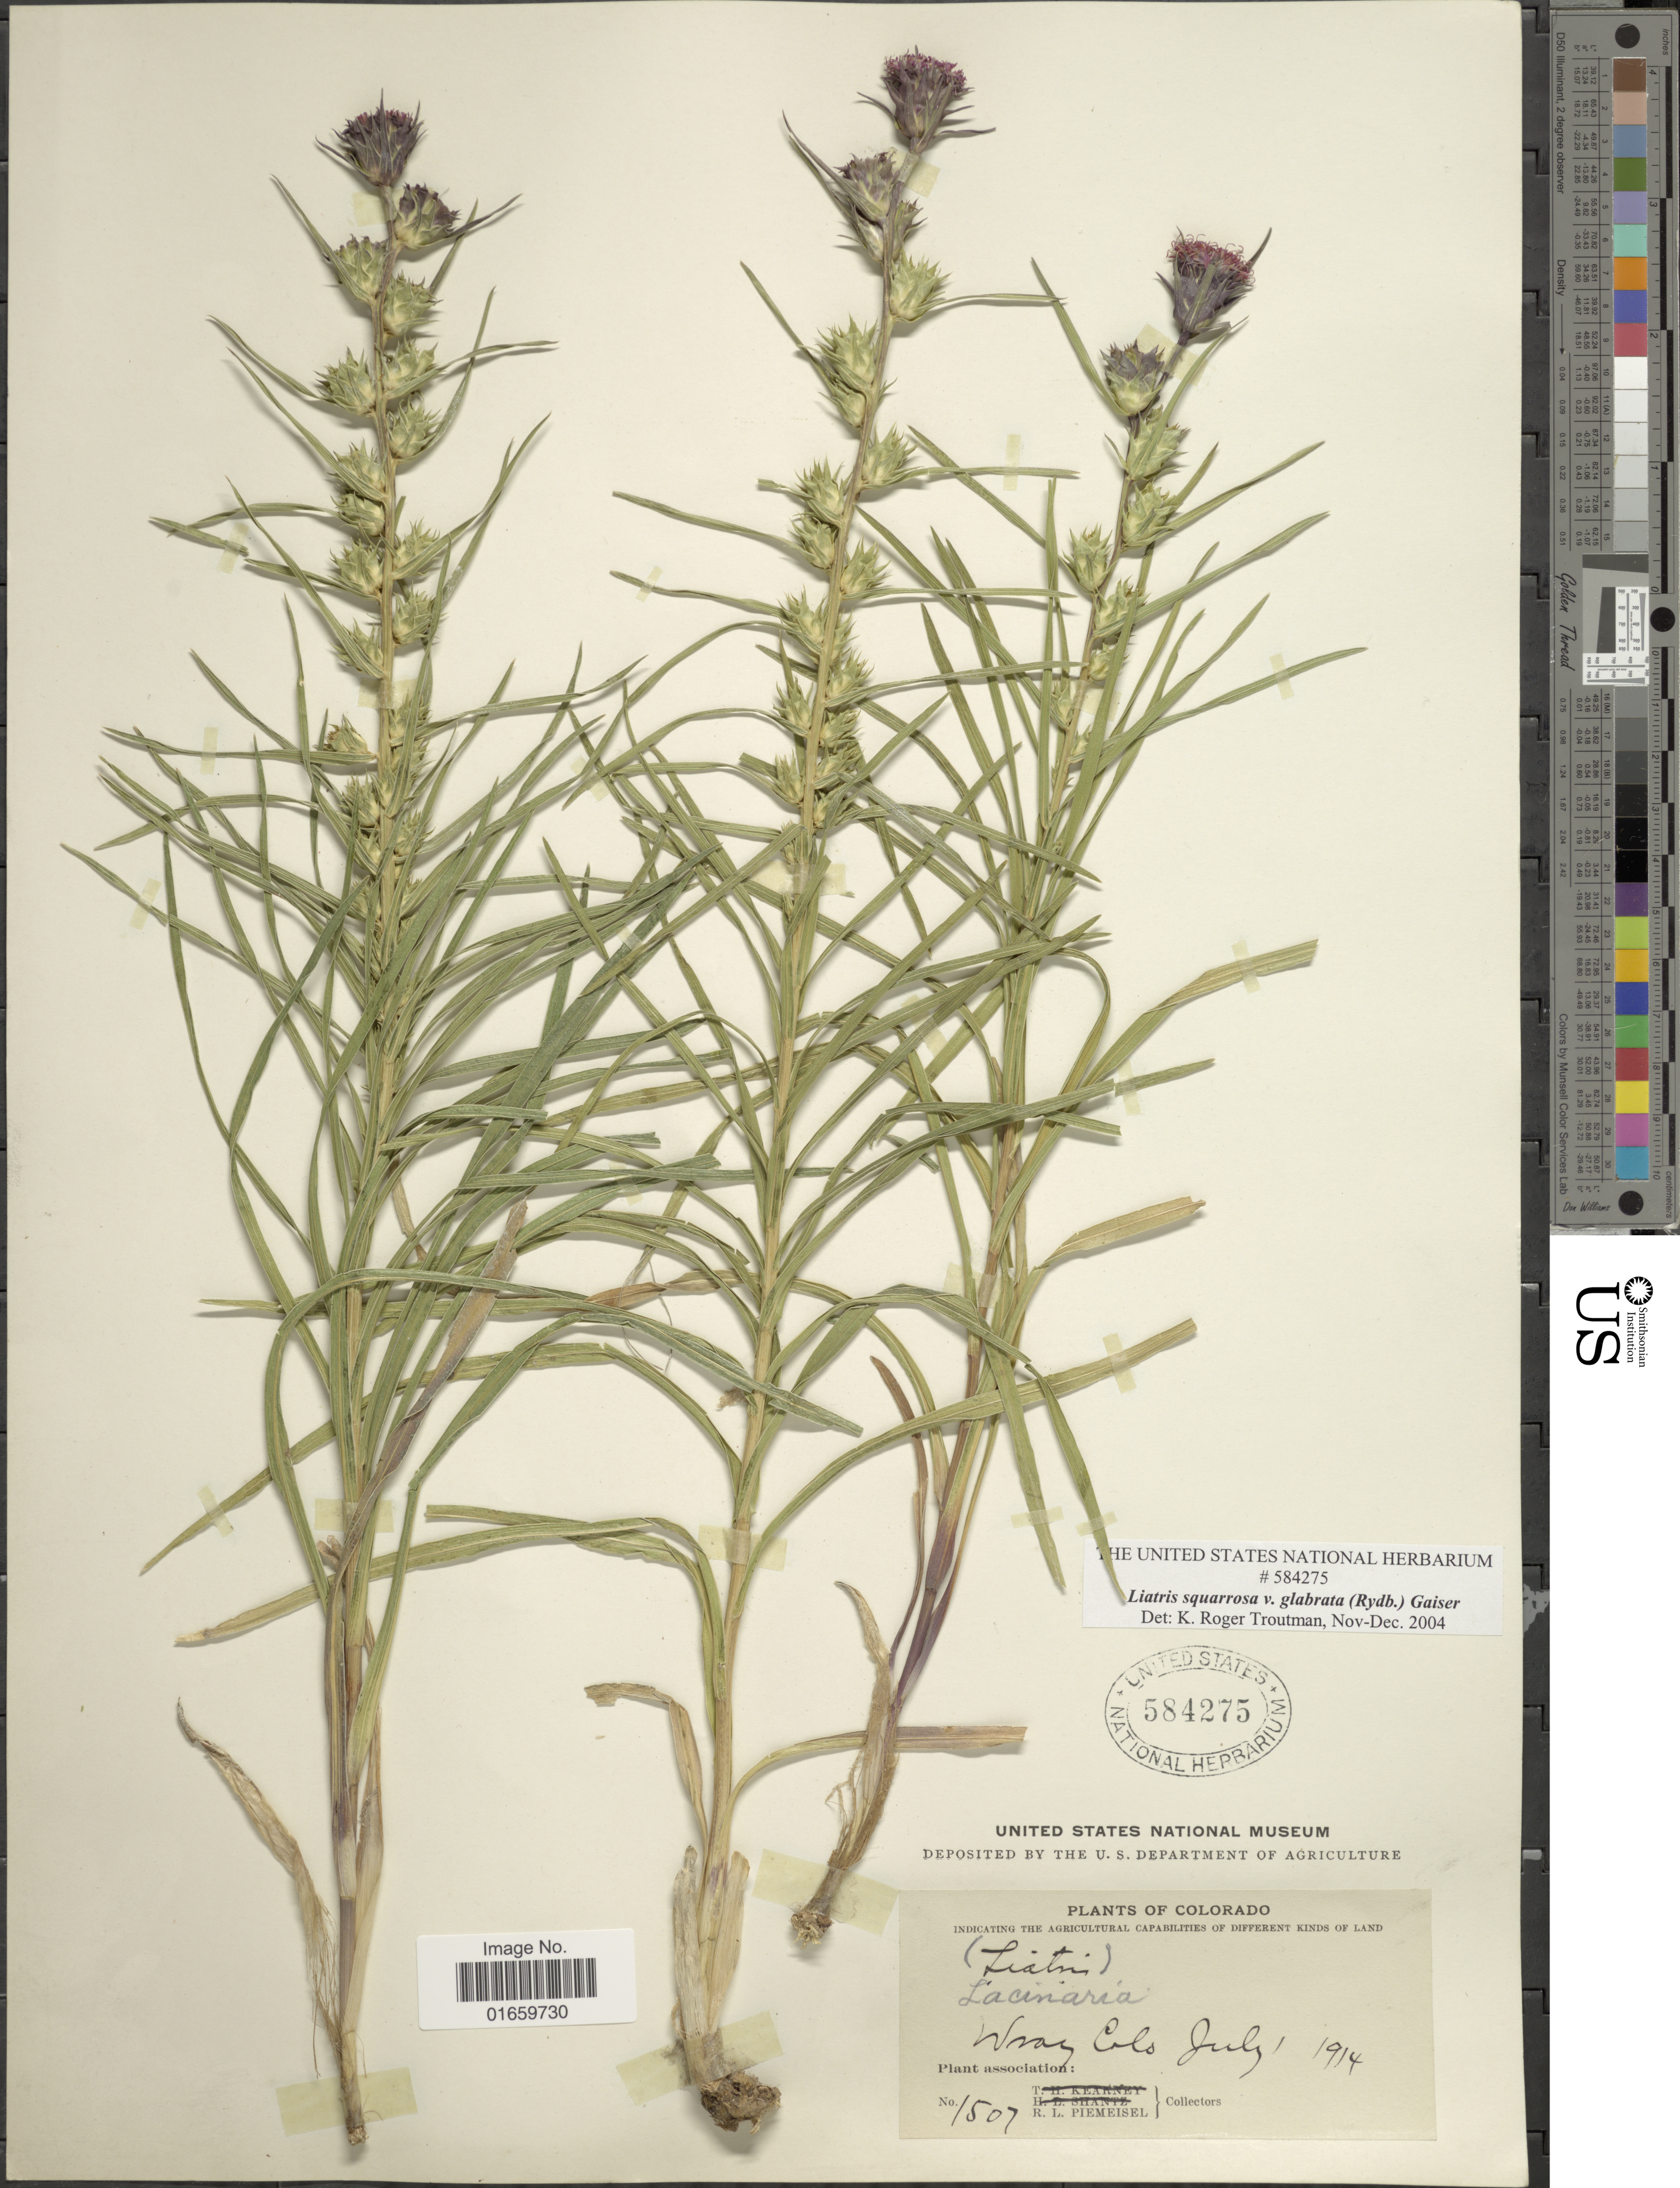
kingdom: Plantae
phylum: Tracheophyta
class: Magnoliopsida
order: Asterales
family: Asteraceae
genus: Liatris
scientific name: Liatris squarrosa var. glabrata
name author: (Rydb.) Gaiser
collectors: R. L. Piemeisel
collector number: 1507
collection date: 1914-07-01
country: United States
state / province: Colorado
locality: Wray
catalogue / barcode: US 584275